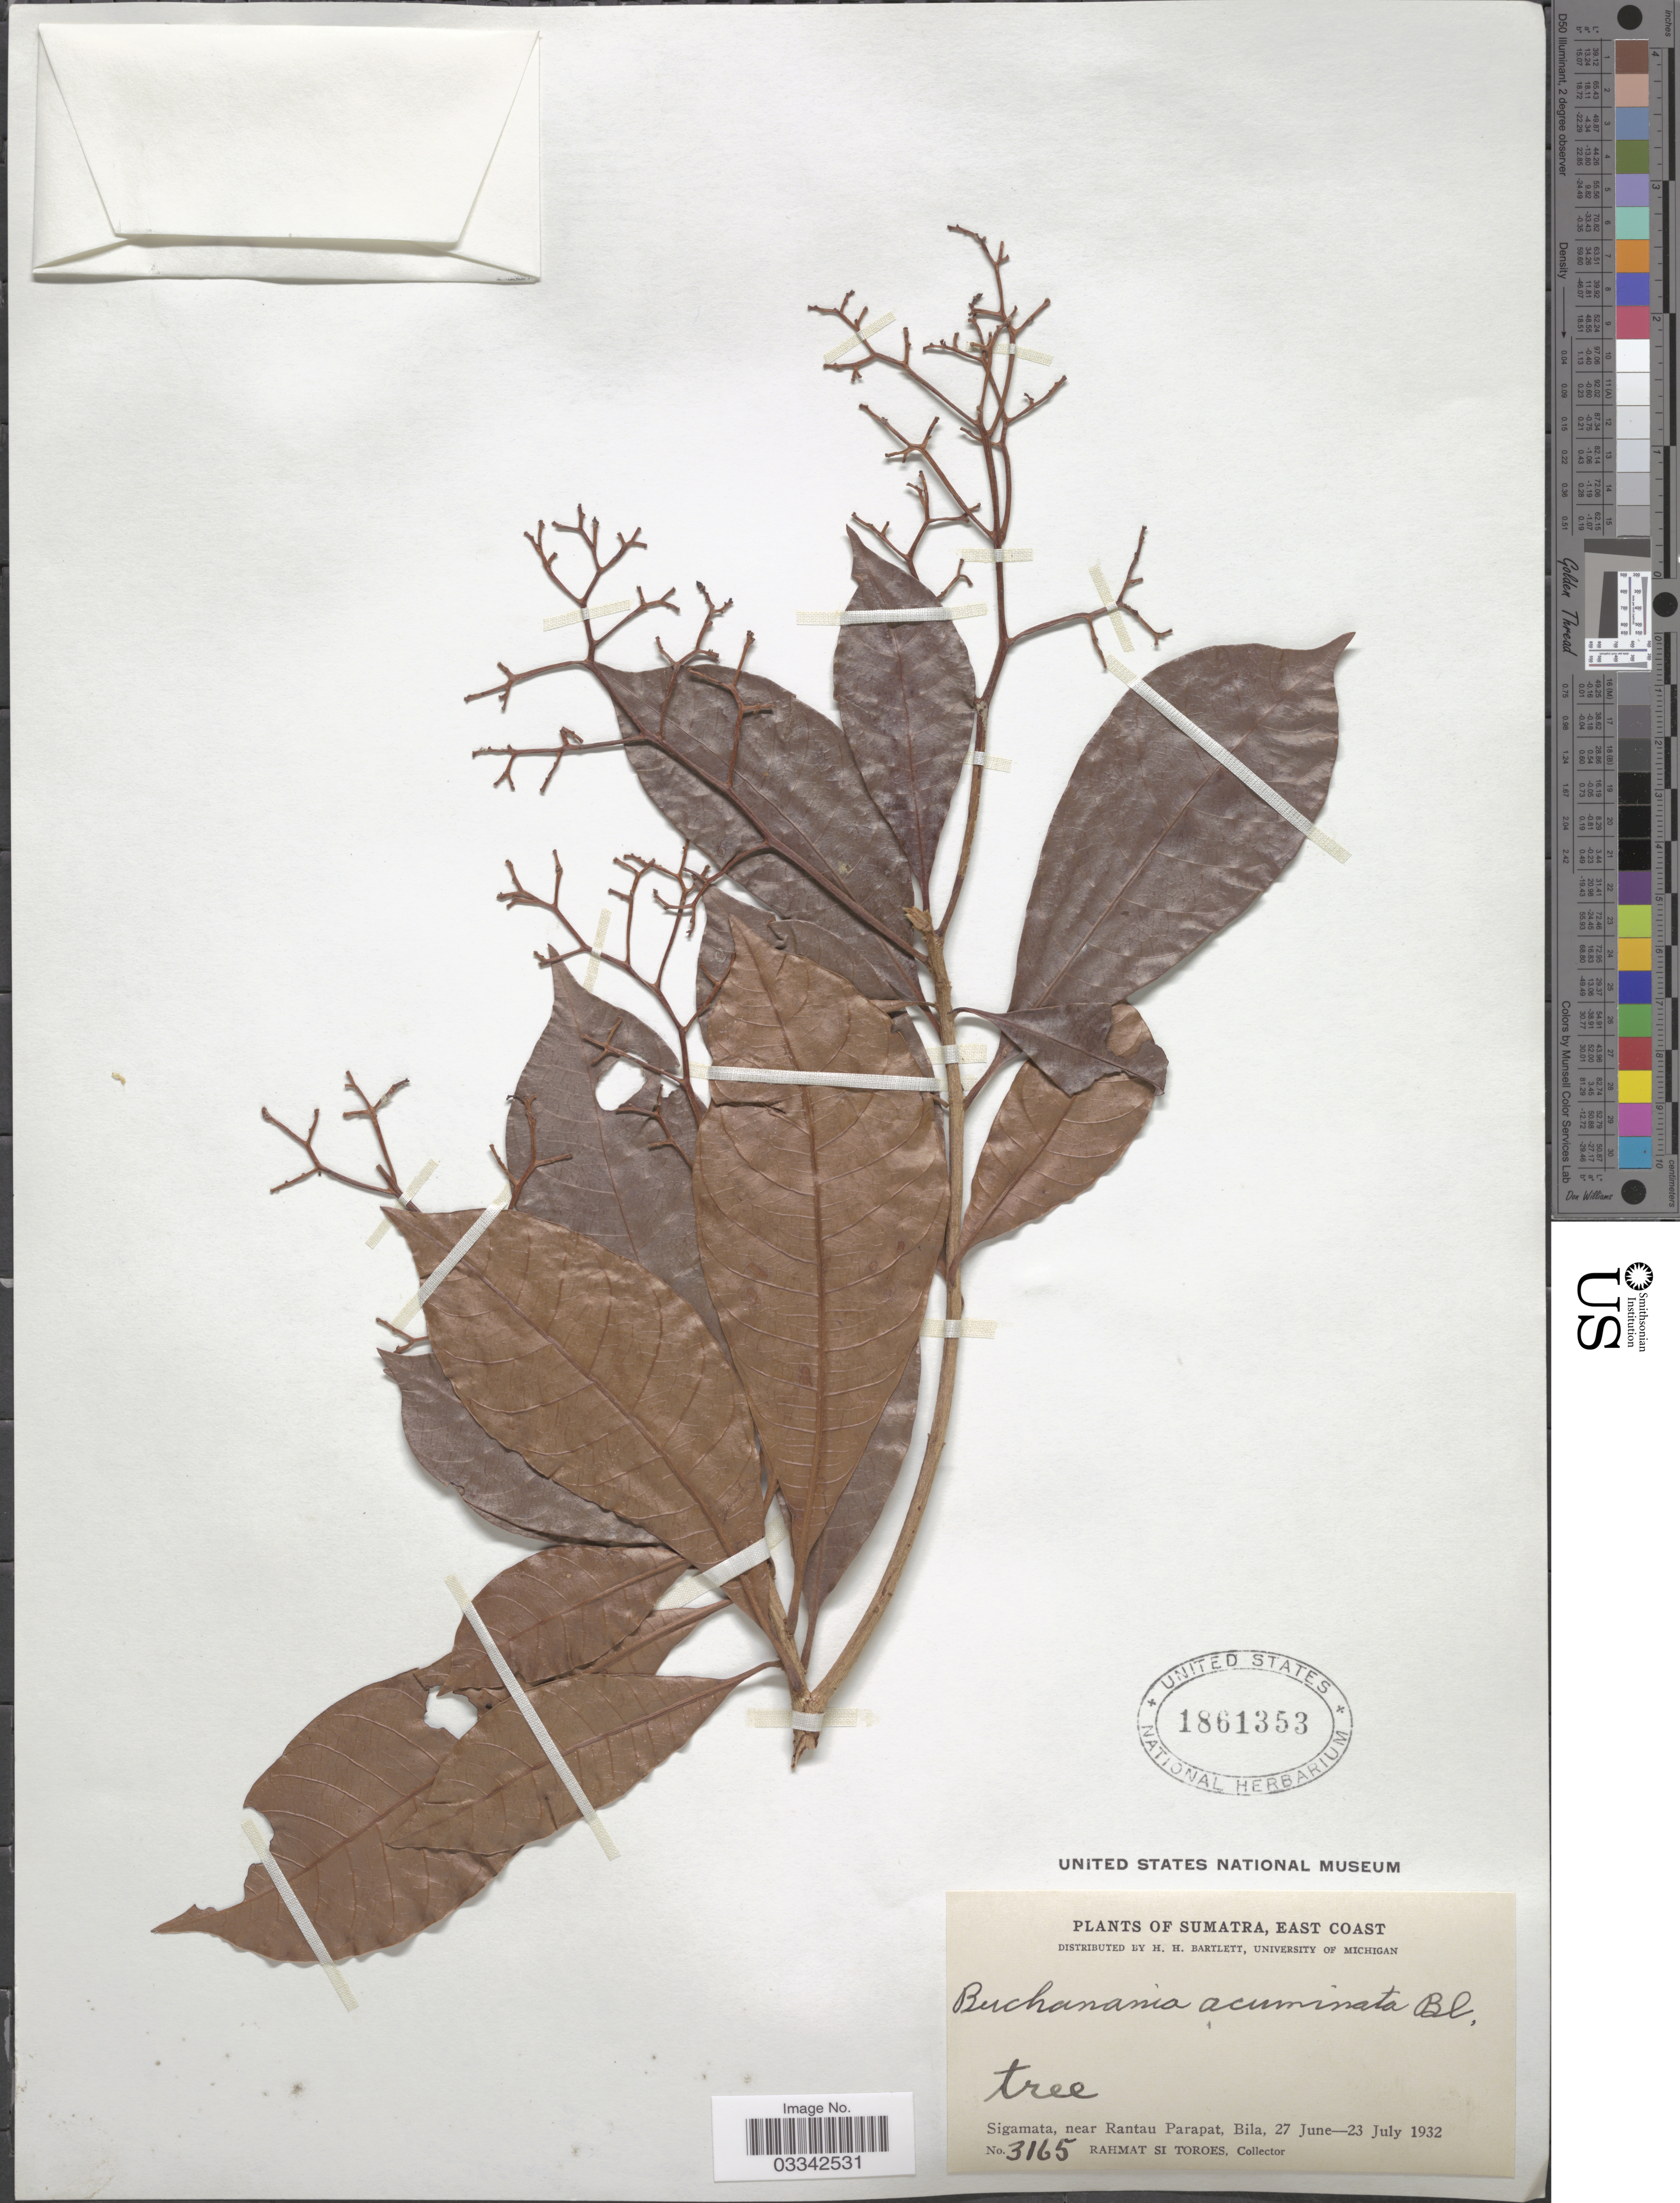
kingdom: Plantae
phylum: Tracheophyta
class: Magnoliopsida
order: Sapindales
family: Anacardiaceae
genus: Buchanania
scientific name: Buchanania acuminata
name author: Turcz.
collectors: Rahmat Si Boeea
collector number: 3165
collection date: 1932-06-27/1932-07-23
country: Indonesia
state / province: Sumatra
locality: East Coast. Sigamata, near Rantau Parapat, Bila.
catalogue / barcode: US 1861353